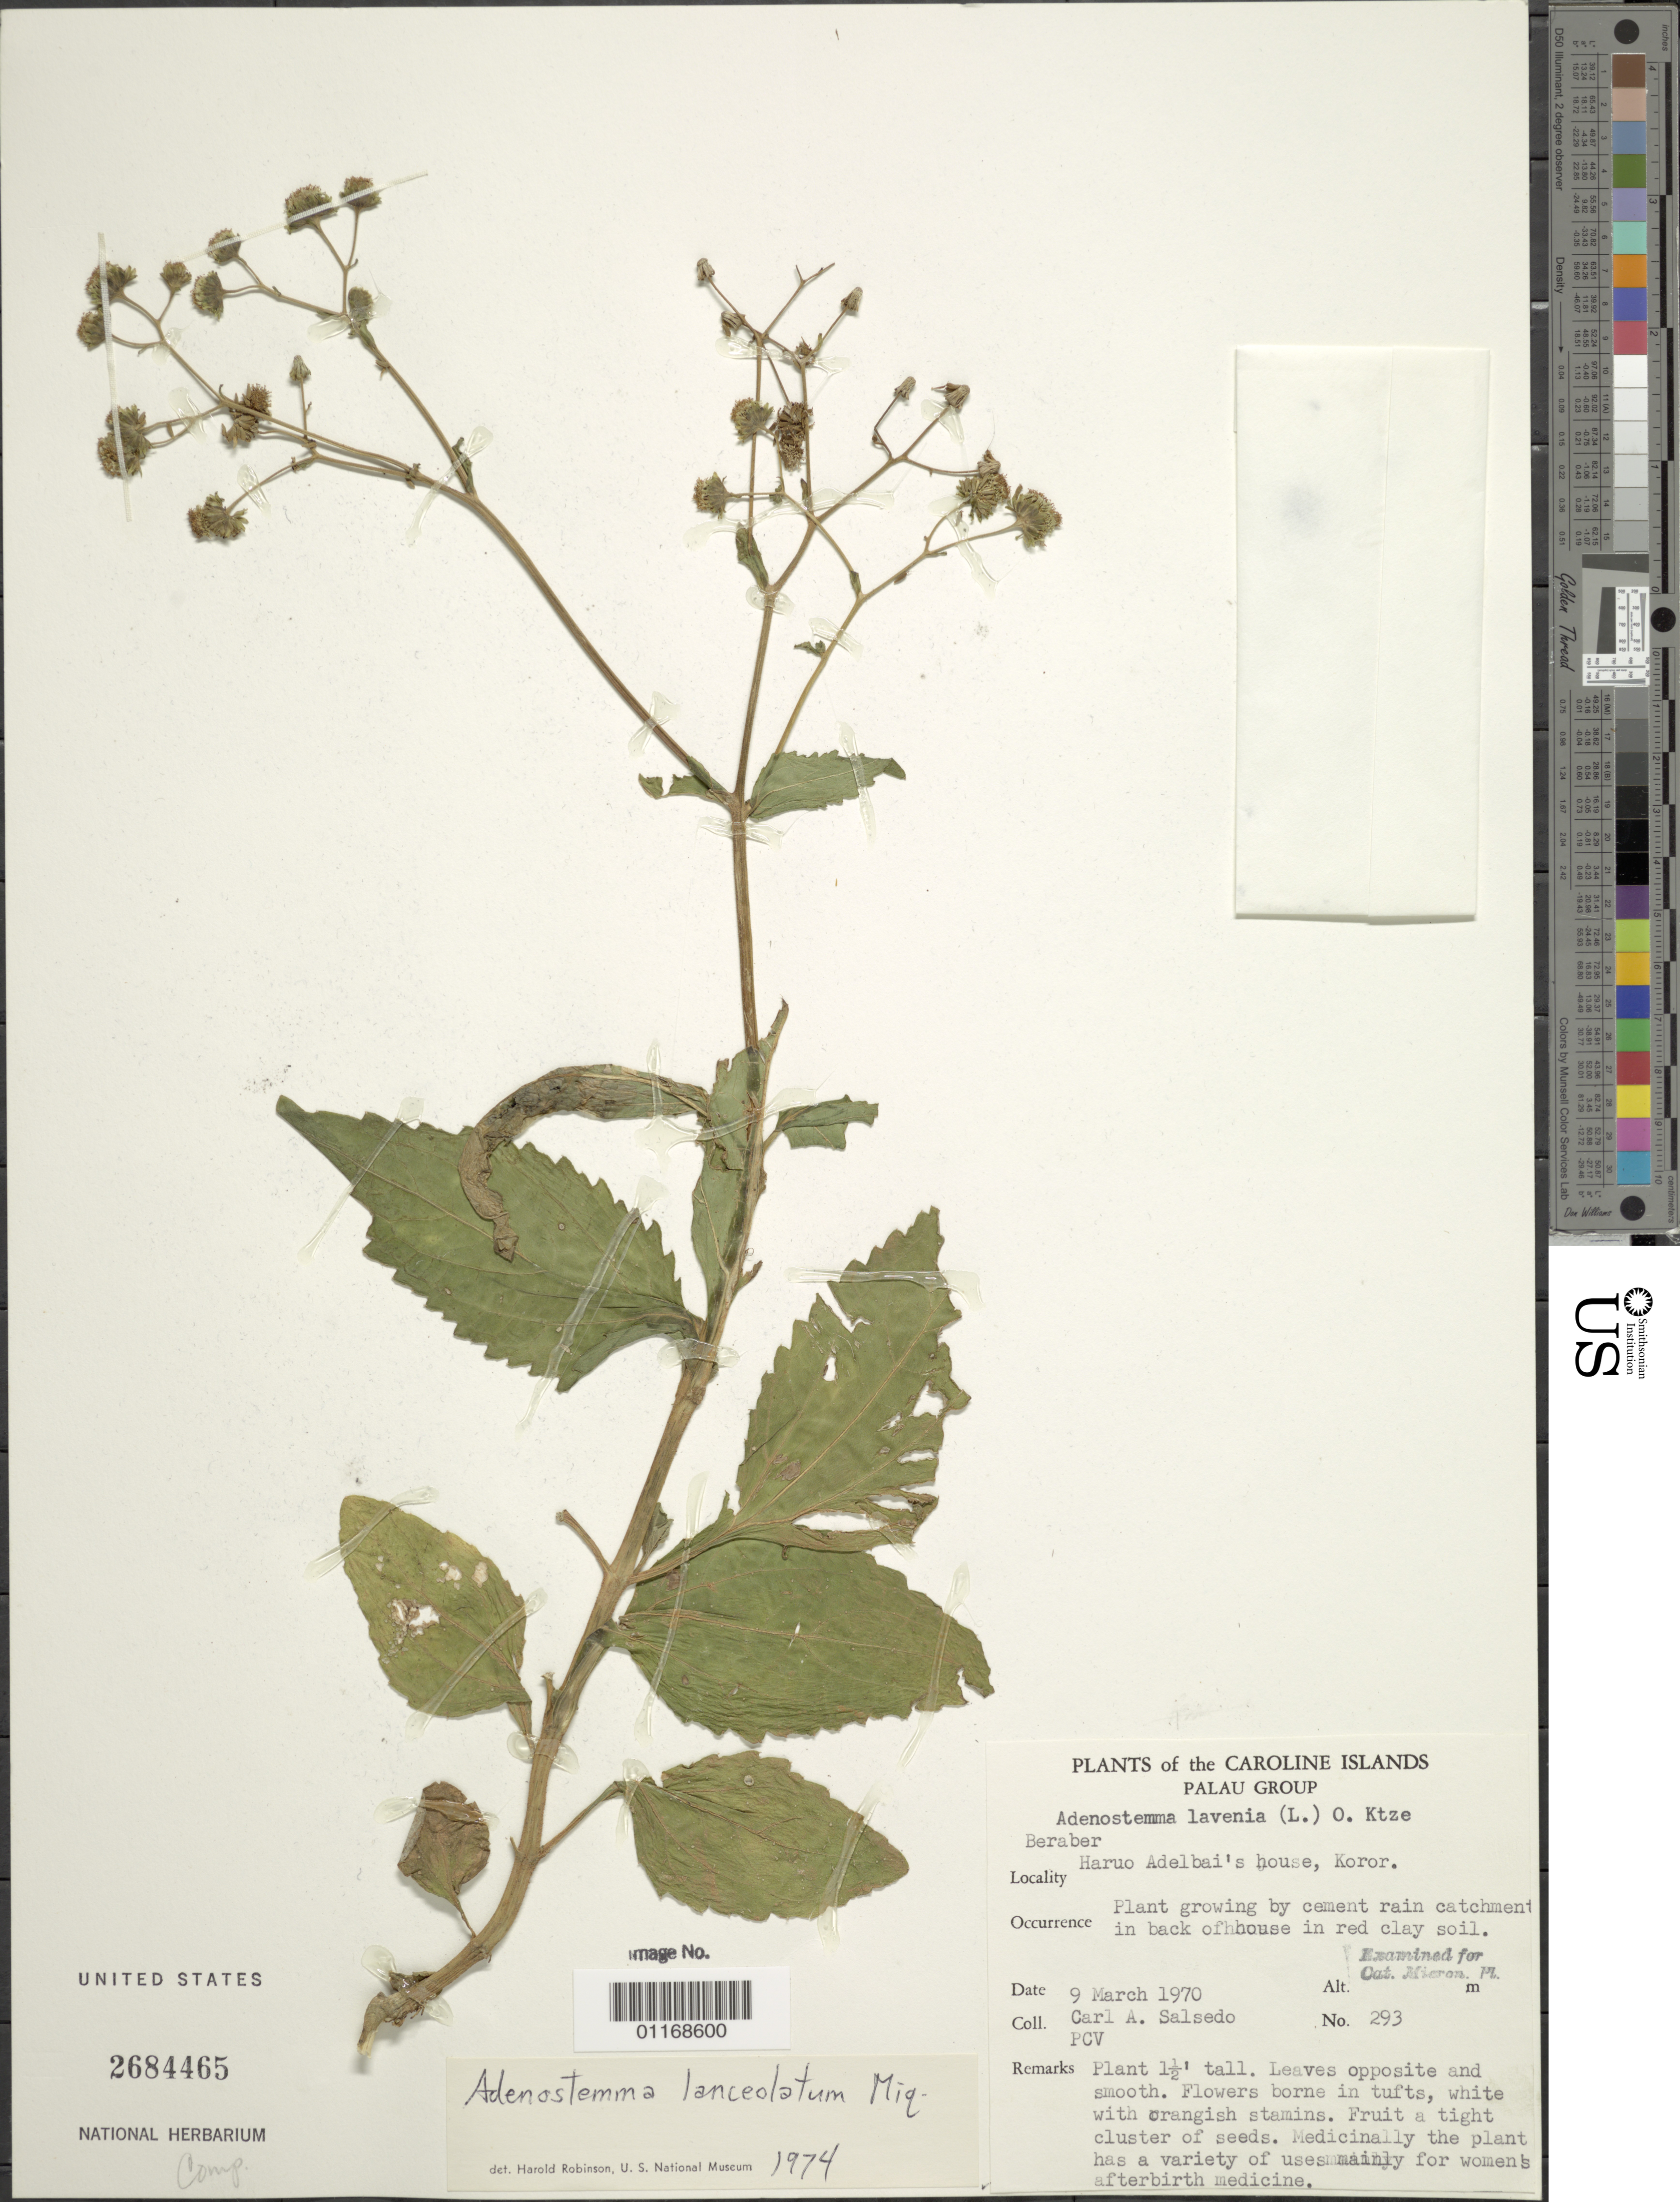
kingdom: Plantae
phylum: Tracheophyta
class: Magnoliopsida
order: Asterales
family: Asteraceae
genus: Adenostemma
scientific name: Adenostemma lanceolatum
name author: Miq.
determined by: Robinson, Harold E., (US)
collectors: C.A. Salsedo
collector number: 293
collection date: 1970-03-09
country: Palau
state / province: Koror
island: Oreor [Koror] I.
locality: Harul Adelbai's house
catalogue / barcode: US 2684465